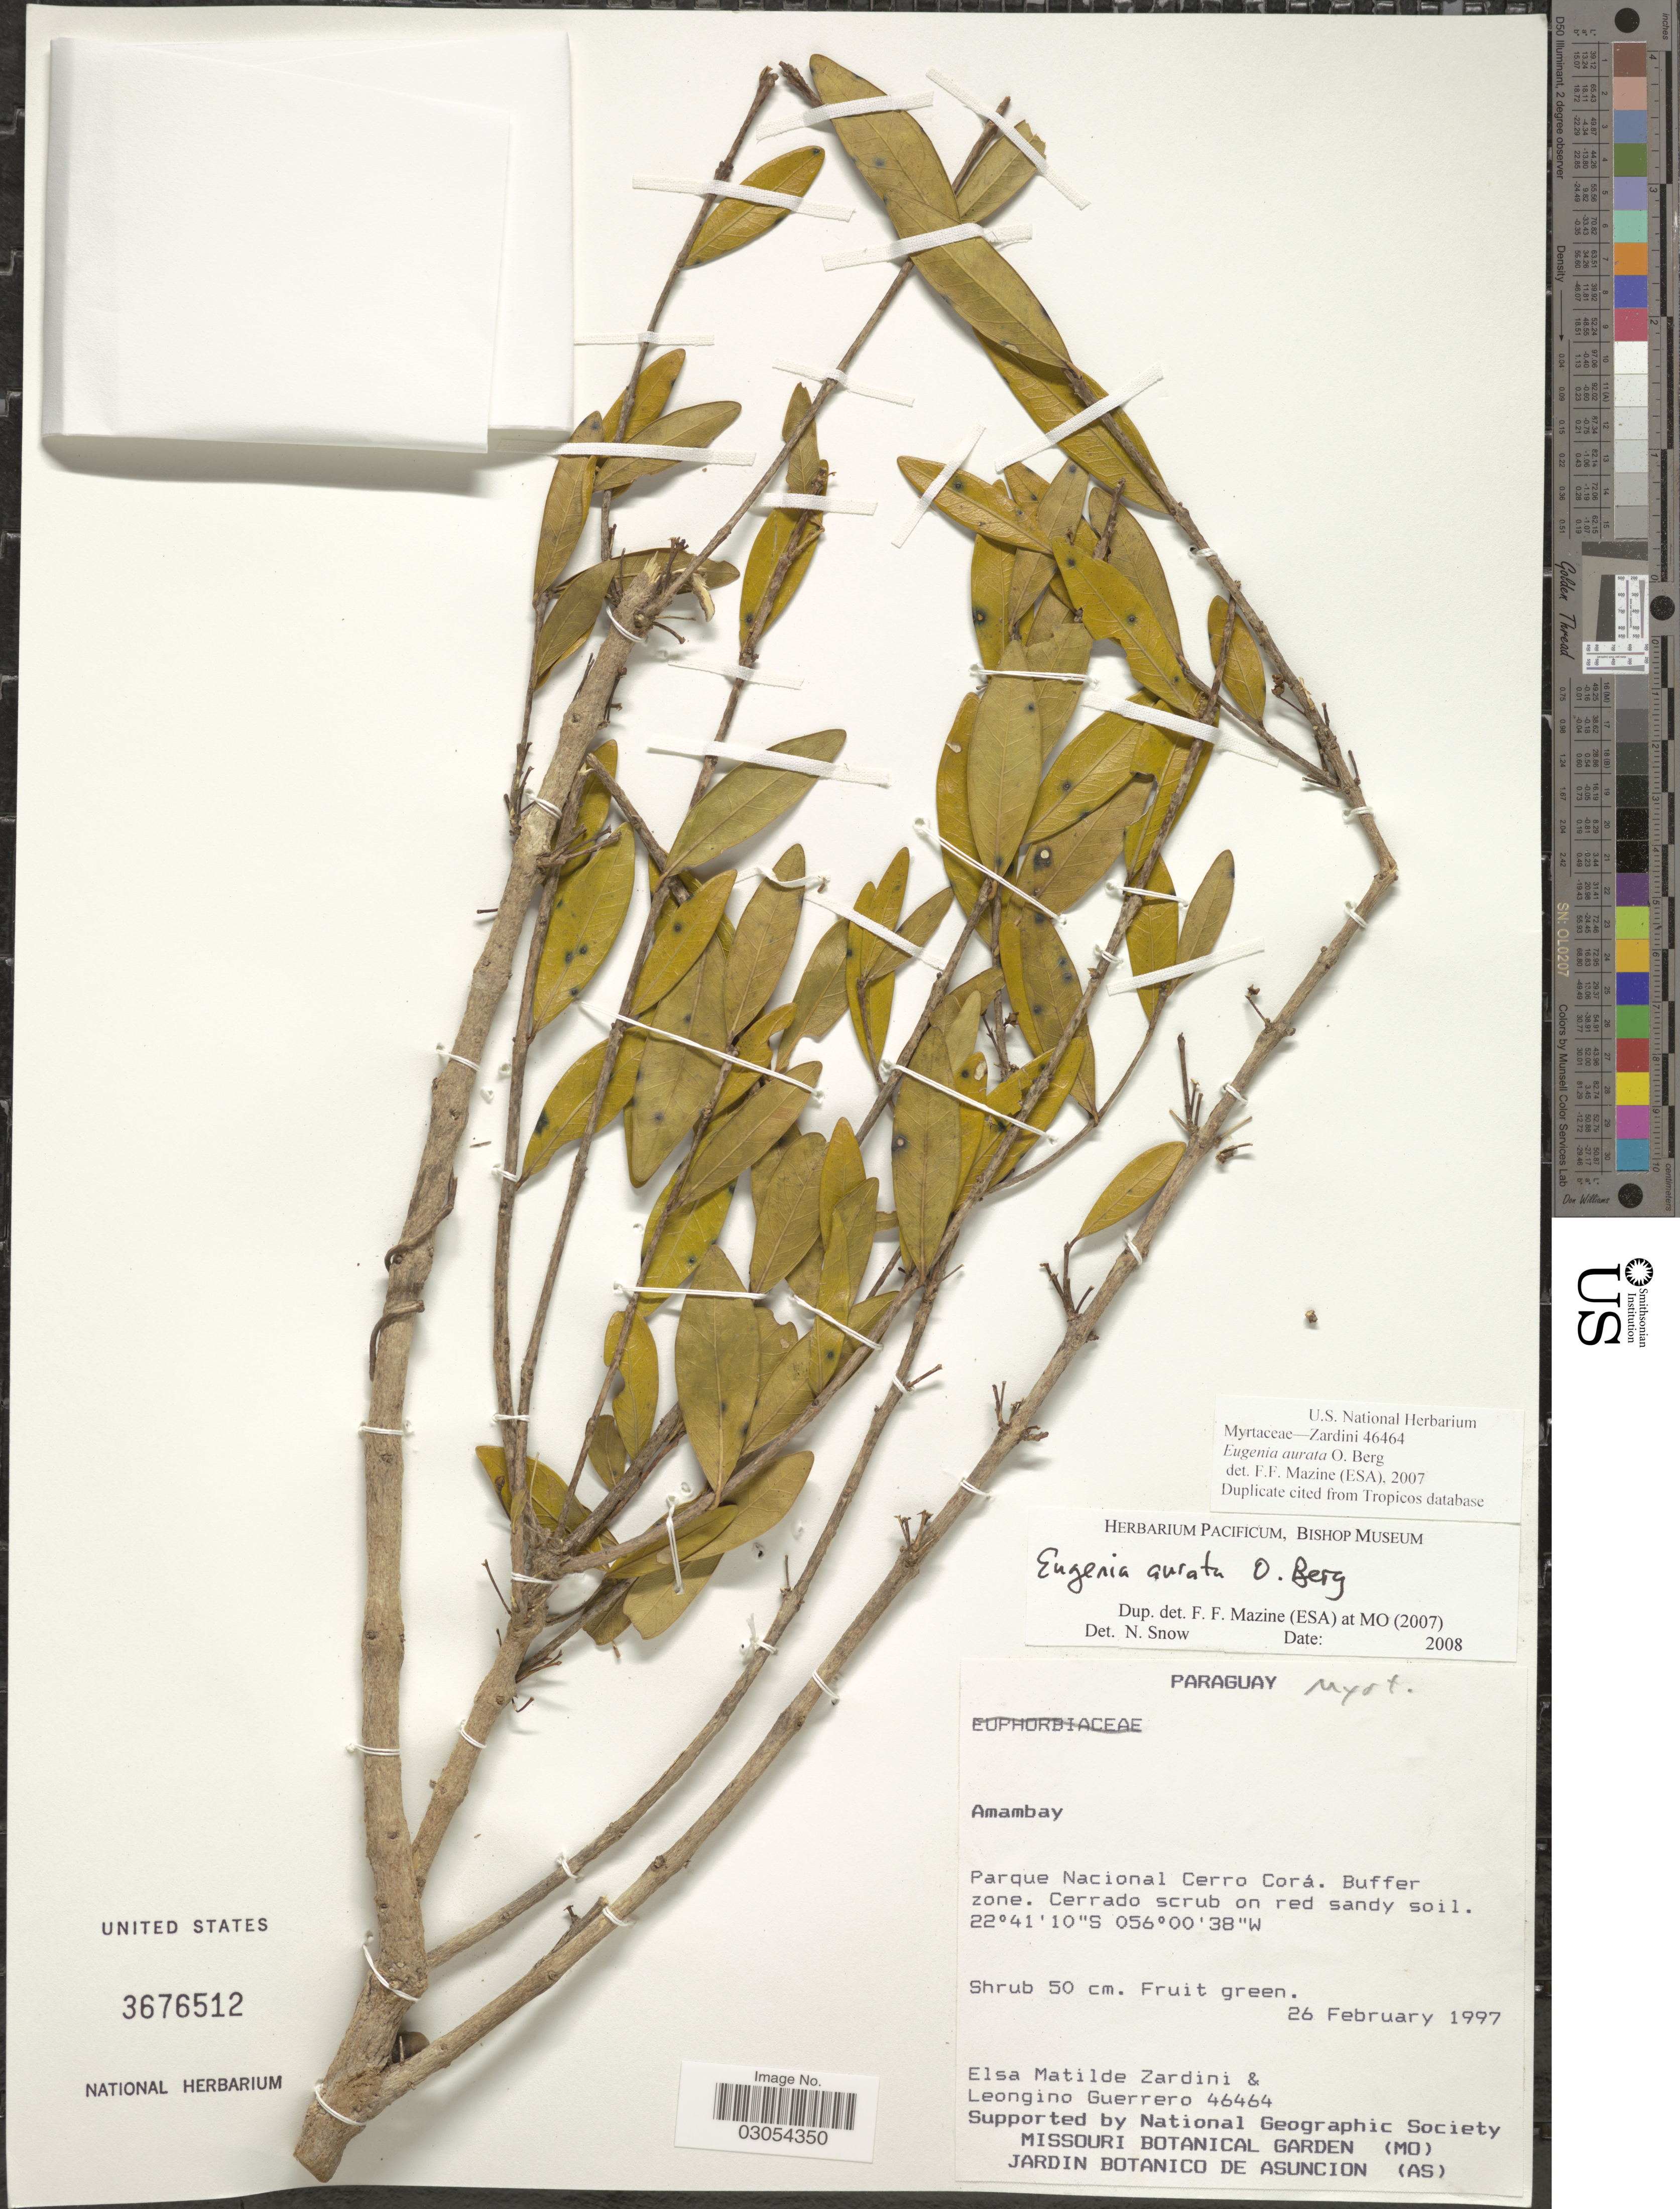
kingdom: Plantae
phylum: Tracheophyta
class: Magnoliopsida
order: Myrtales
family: Myrtaceae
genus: Eugenia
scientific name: Eugenia aurata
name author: O. Berg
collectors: E. M. Zardini & L. Guerrero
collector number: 46464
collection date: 1997-02-26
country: Paraguay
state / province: Amambay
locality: Parque Nacional Cerro Corá. Buffer zone.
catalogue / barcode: US 3676512